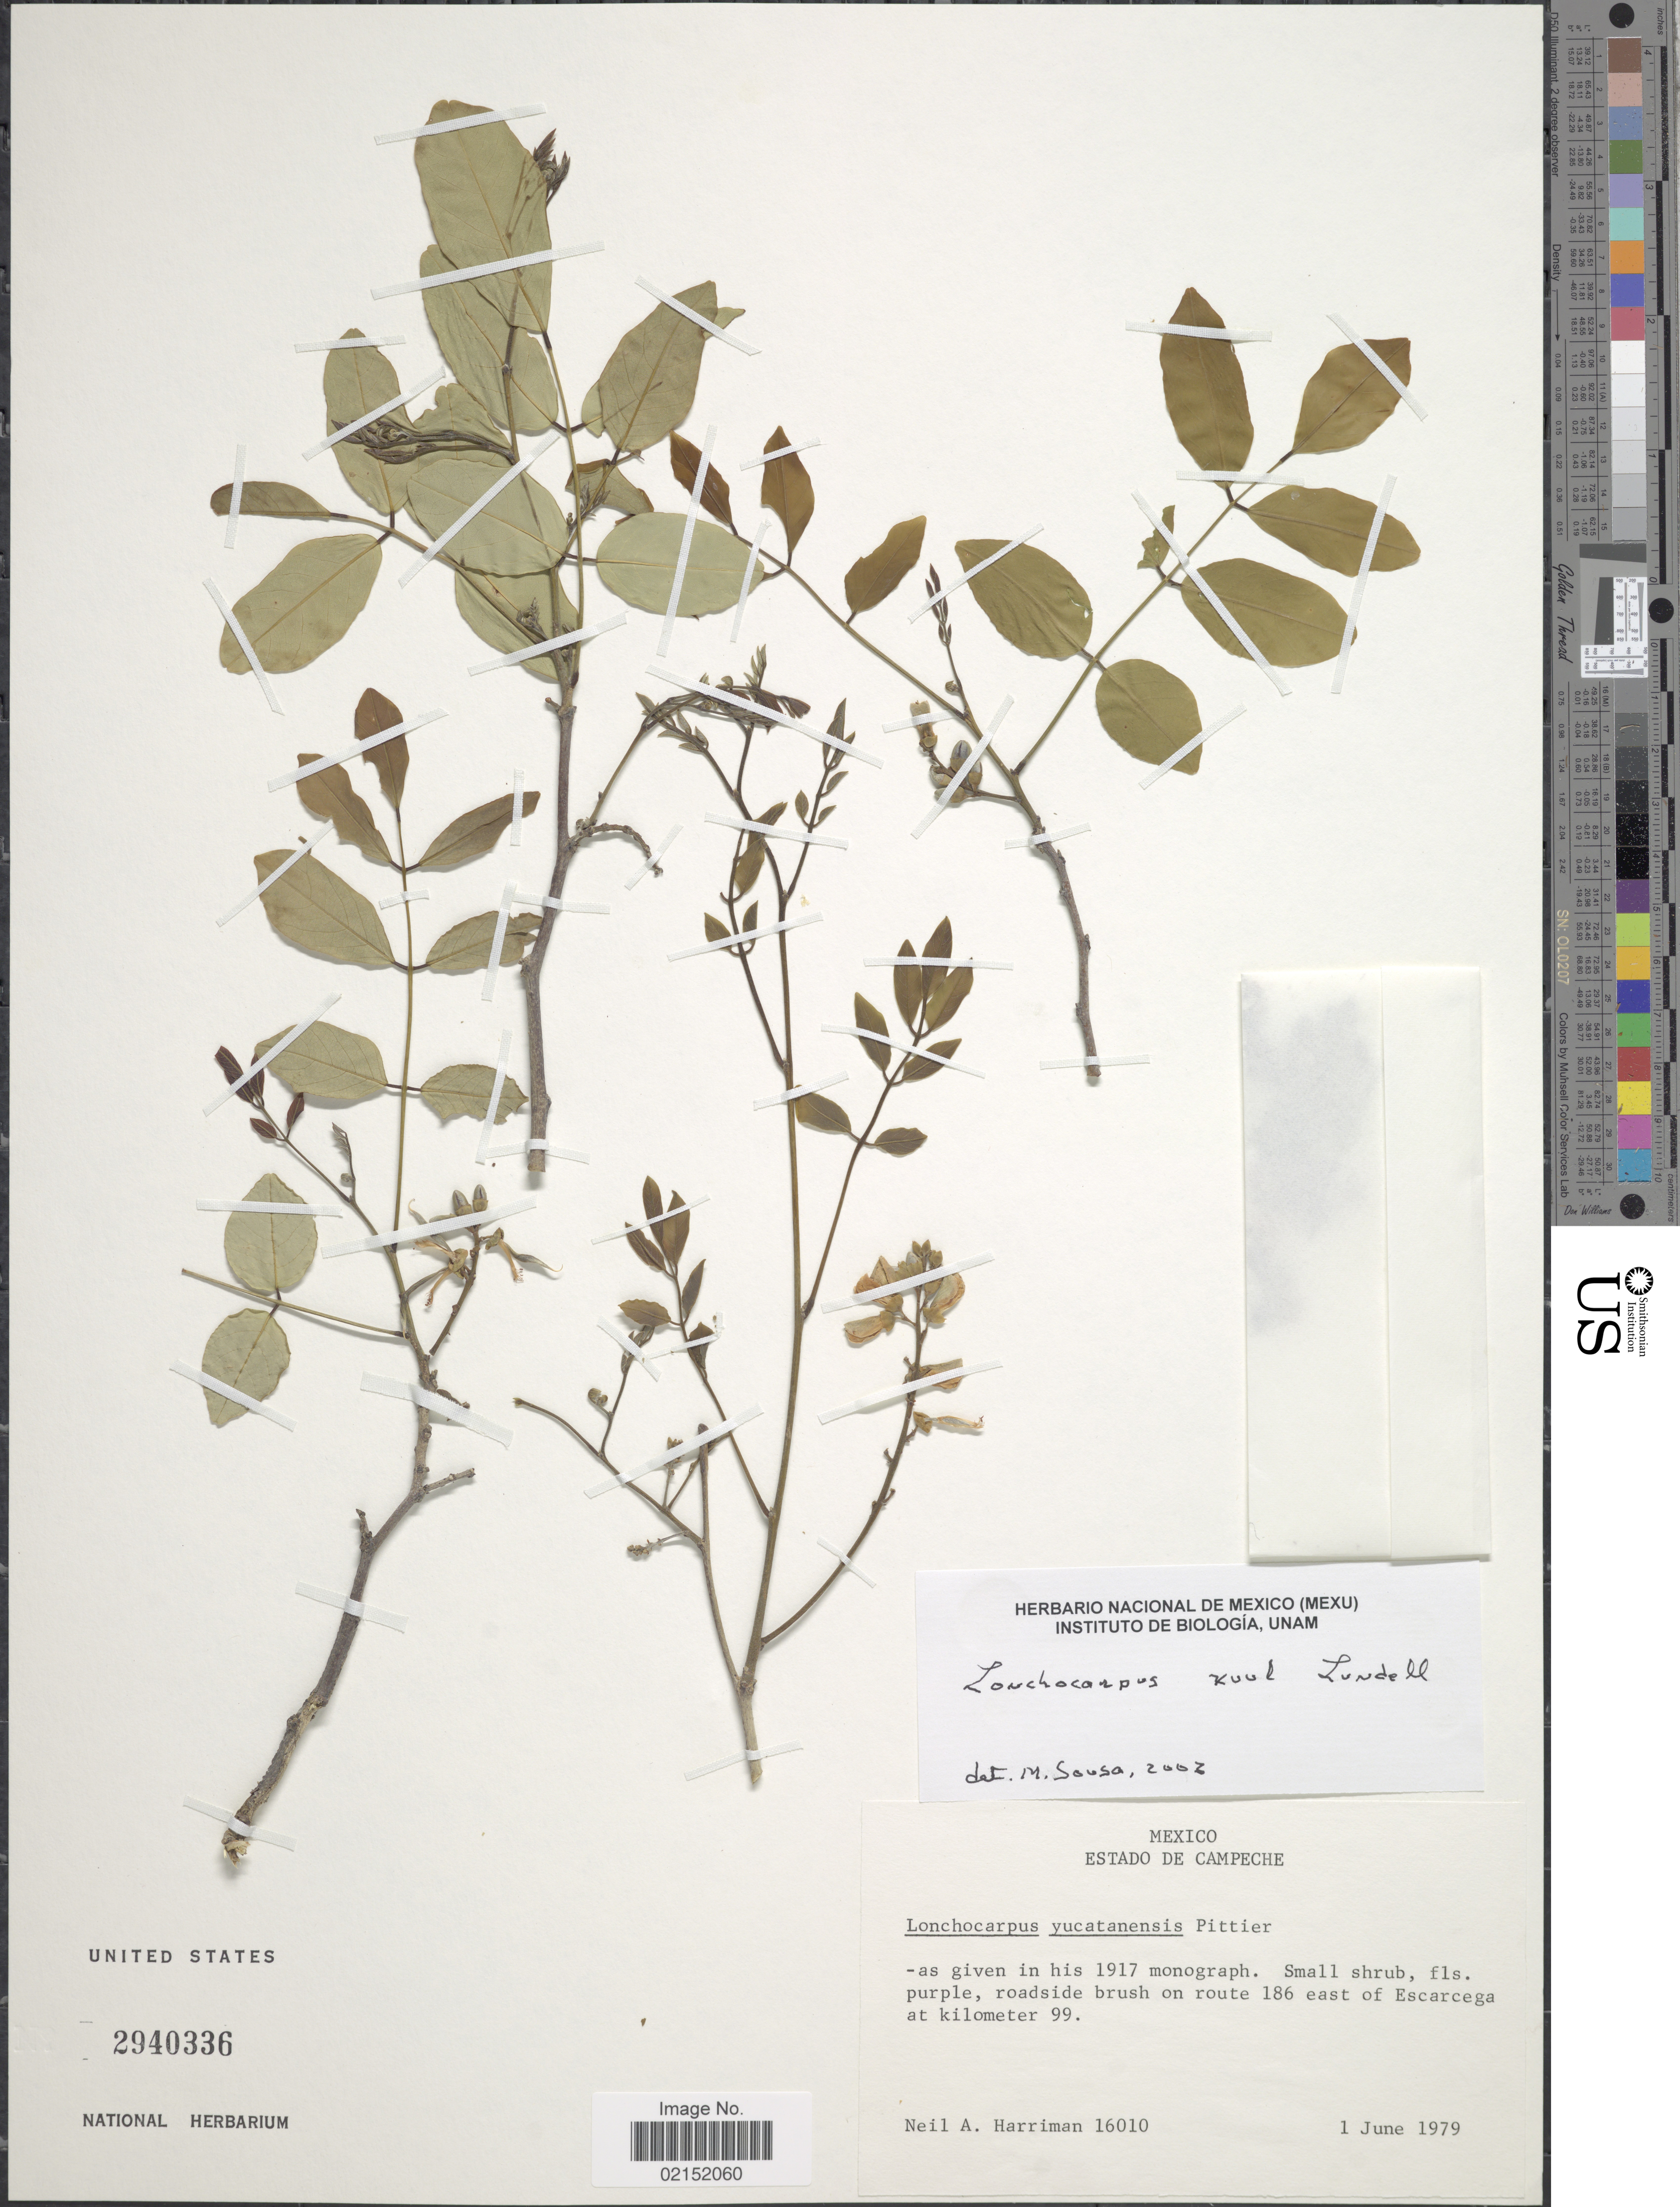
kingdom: Plantae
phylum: Tracheophyta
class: Magnoliopsida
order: Fabales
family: Fabaceae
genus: Lonchocarpus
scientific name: Lonchocarpus xuul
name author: Lundell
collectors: N. A. Harriman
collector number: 16010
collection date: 1979-06-01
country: Mexico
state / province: Campeche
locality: Roadside brush on route 186 east of Escarcega at kilometer 99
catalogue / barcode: US 2940336